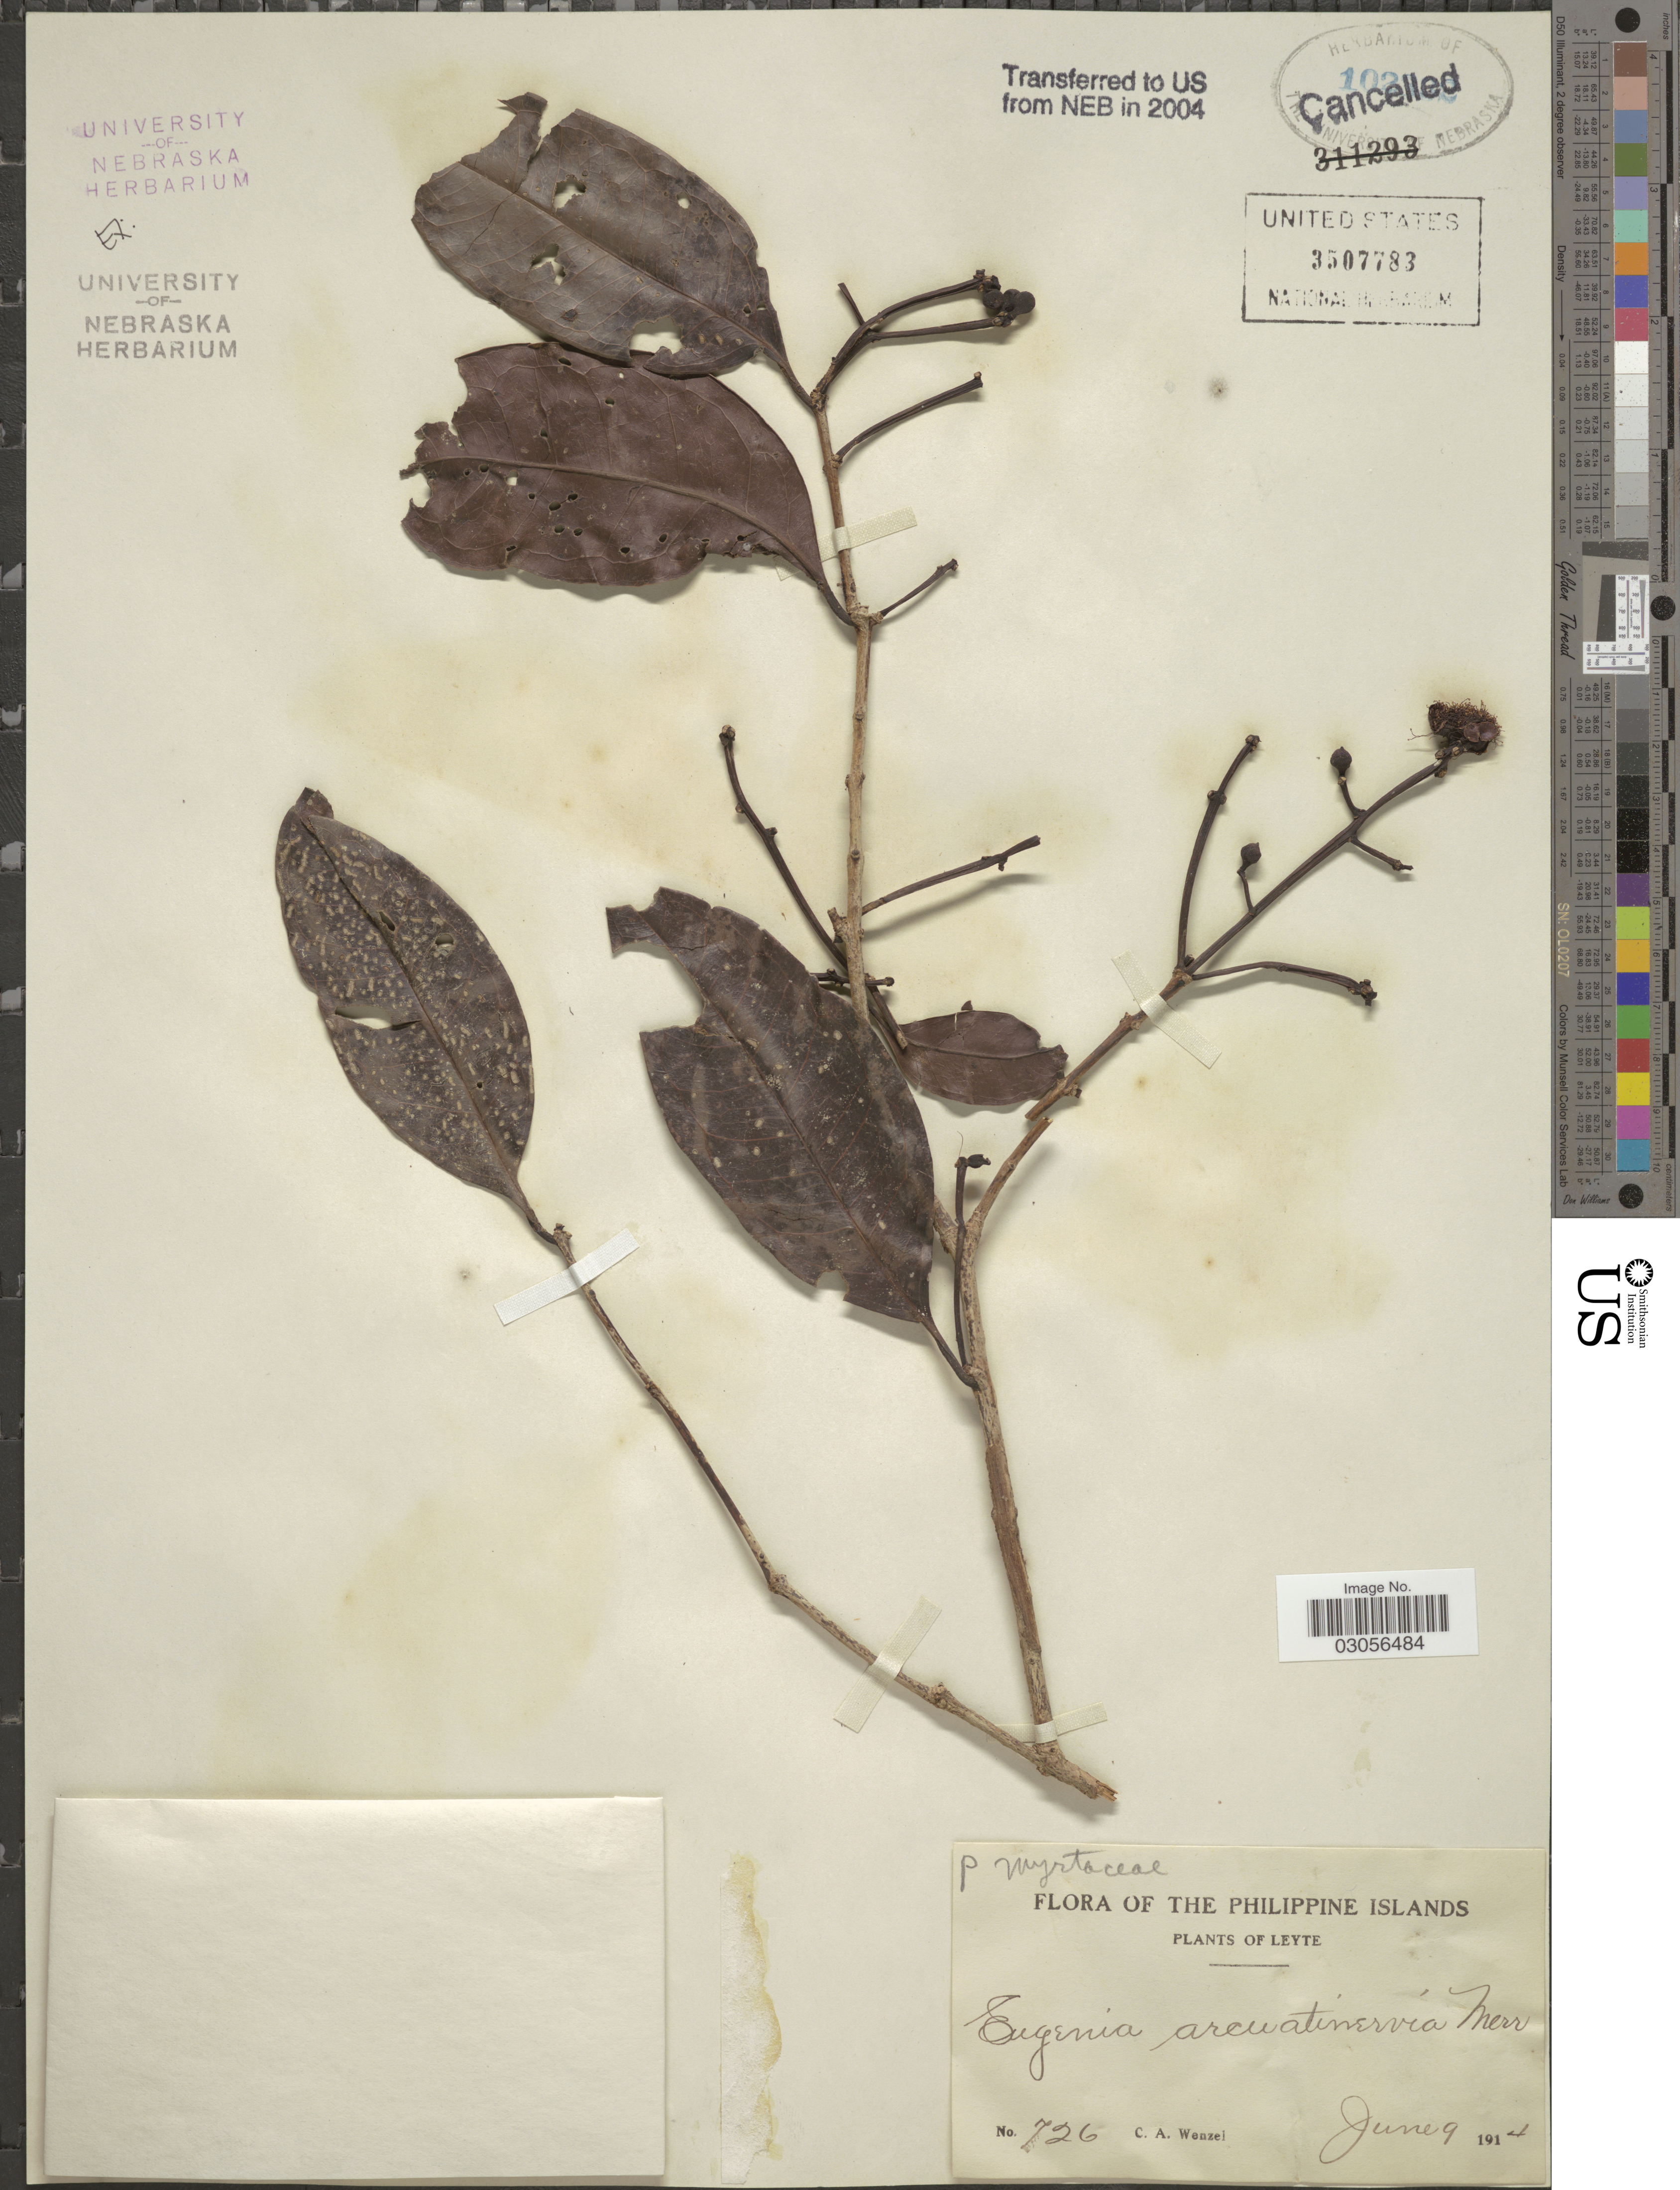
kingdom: Plantae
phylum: Tracheophyta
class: Magnoliopsida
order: Myrtales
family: Myrtaceae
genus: Syzygium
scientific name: Syzygium arcuatinervium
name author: (Merr.) Craven & Biffin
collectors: C. Wenzel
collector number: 726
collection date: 1914-06-09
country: Philippines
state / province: Eastern Visayas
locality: The Philippine Islands, Leyte.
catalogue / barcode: US 3507783